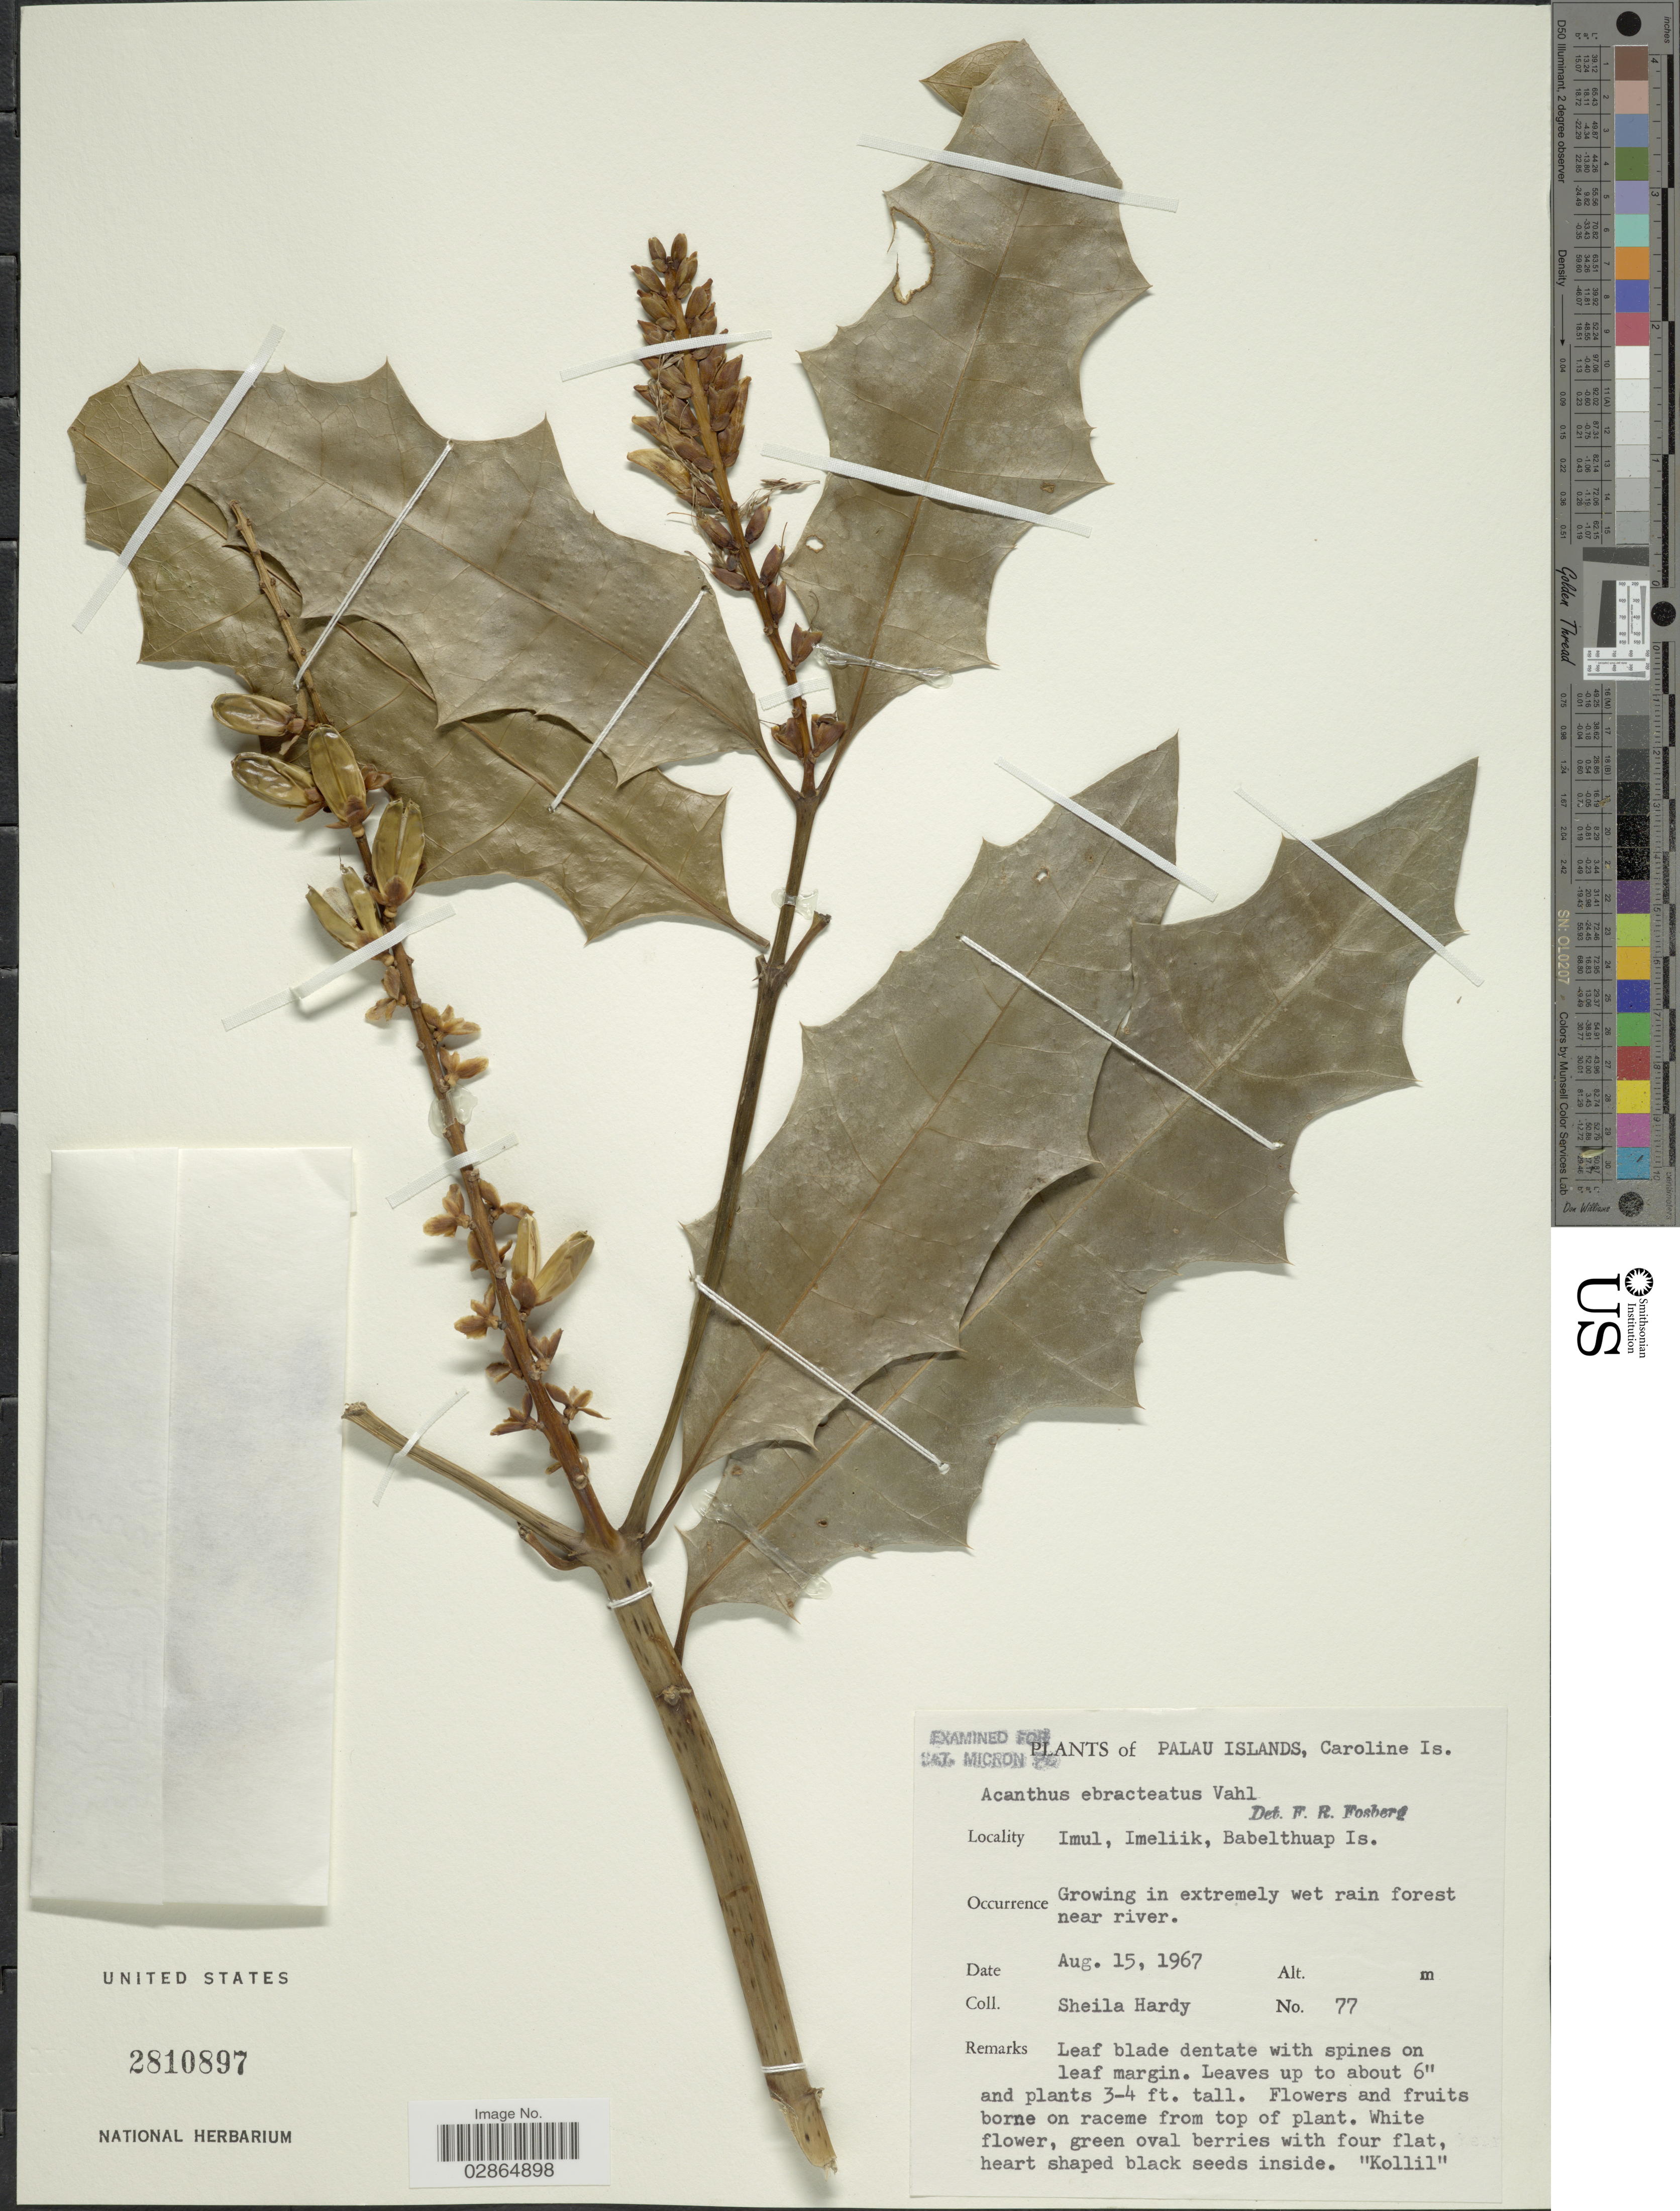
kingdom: Plantae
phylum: Tracheophyta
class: Magnoliopsida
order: Lamiales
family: Acanthaceae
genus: Acanthus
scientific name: Acanthus ebracteatus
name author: Vahl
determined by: Wagner, W. L., (BOT), Smithsonian Institution - National Museum of Natural History (UNITED STATES)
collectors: S. Hardy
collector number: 77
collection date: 1967-08-15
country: Palau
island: Babeldaob [Babelthuap]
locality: Palau Islands, Caroline Is., Imul, Imeliik, Babelthuap Is.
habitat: Wet rain forest near river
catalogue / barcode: US 2810897